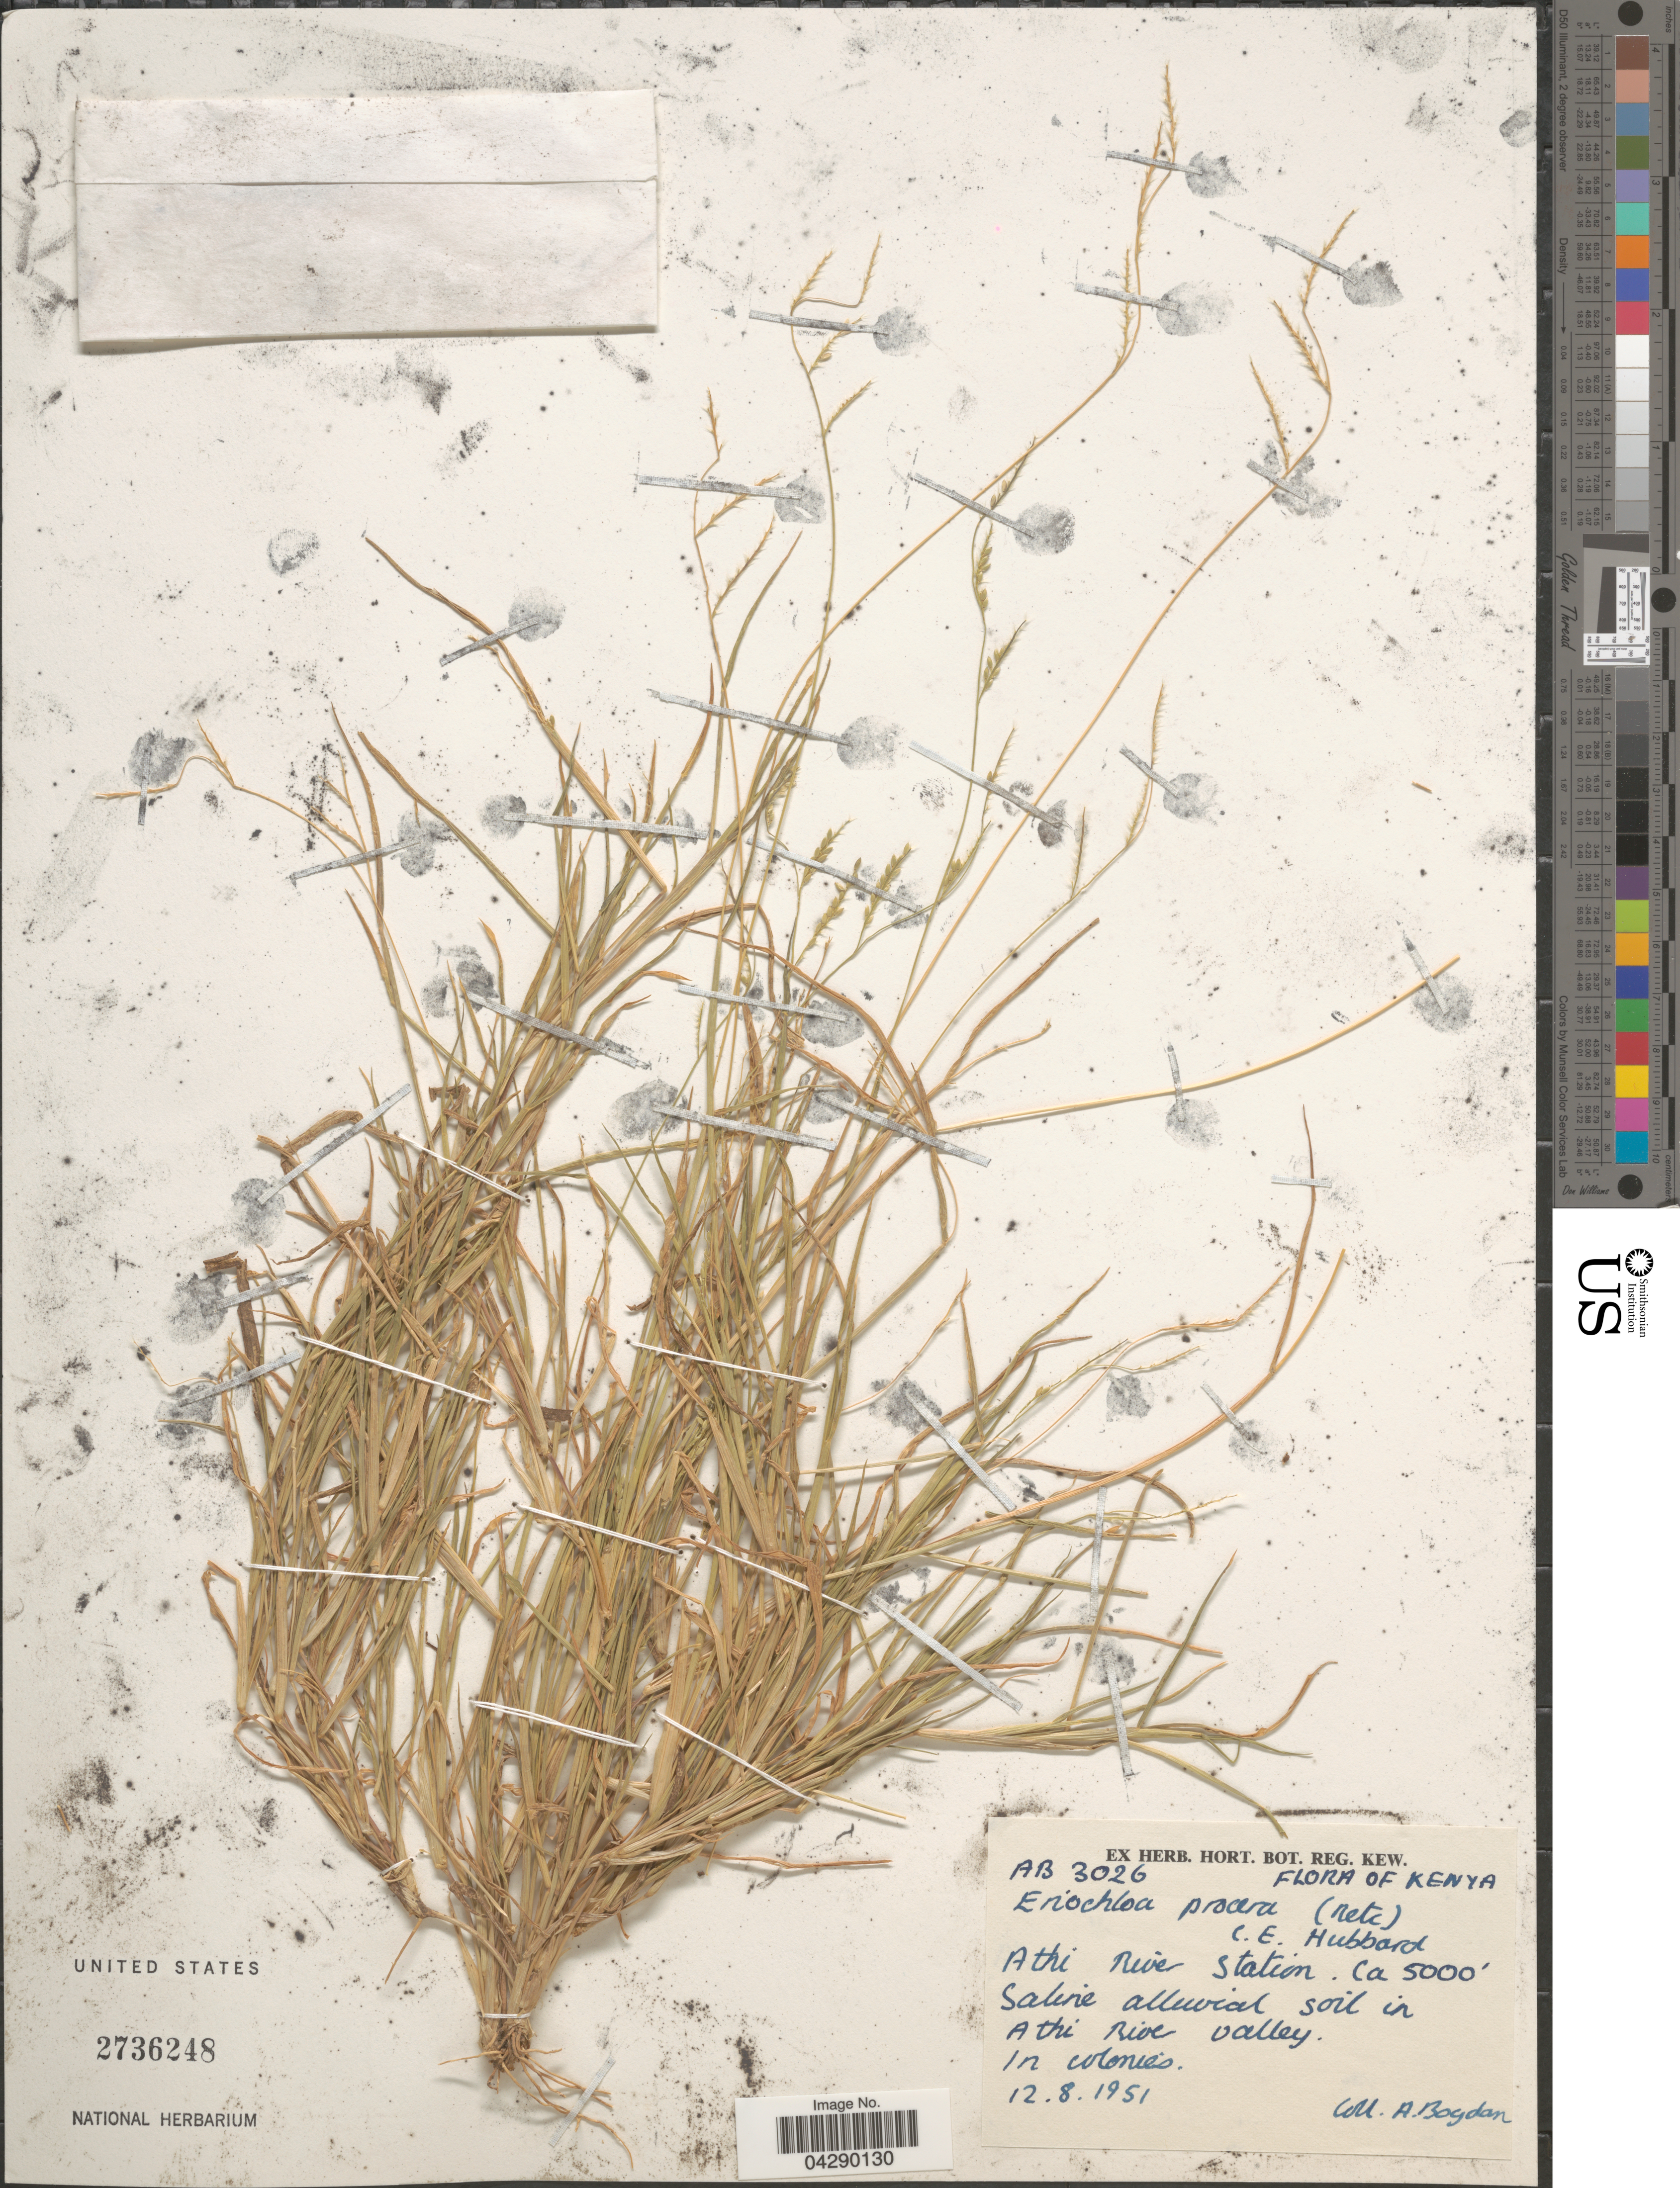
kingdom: Plantae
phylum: Tracheophyta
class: Liliopsida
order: Poales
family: Poaceae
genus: Eriochloa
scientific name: Eriochloa procera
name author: (Retz.) C.E. Hubb.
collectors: A. Bogdan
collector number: AB3026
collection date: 1951-08-12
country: Kenya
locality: Athi River Station. Saline alluvial soil in Athi River valley. In colonies.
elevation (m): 1524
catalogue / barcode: US 2736428